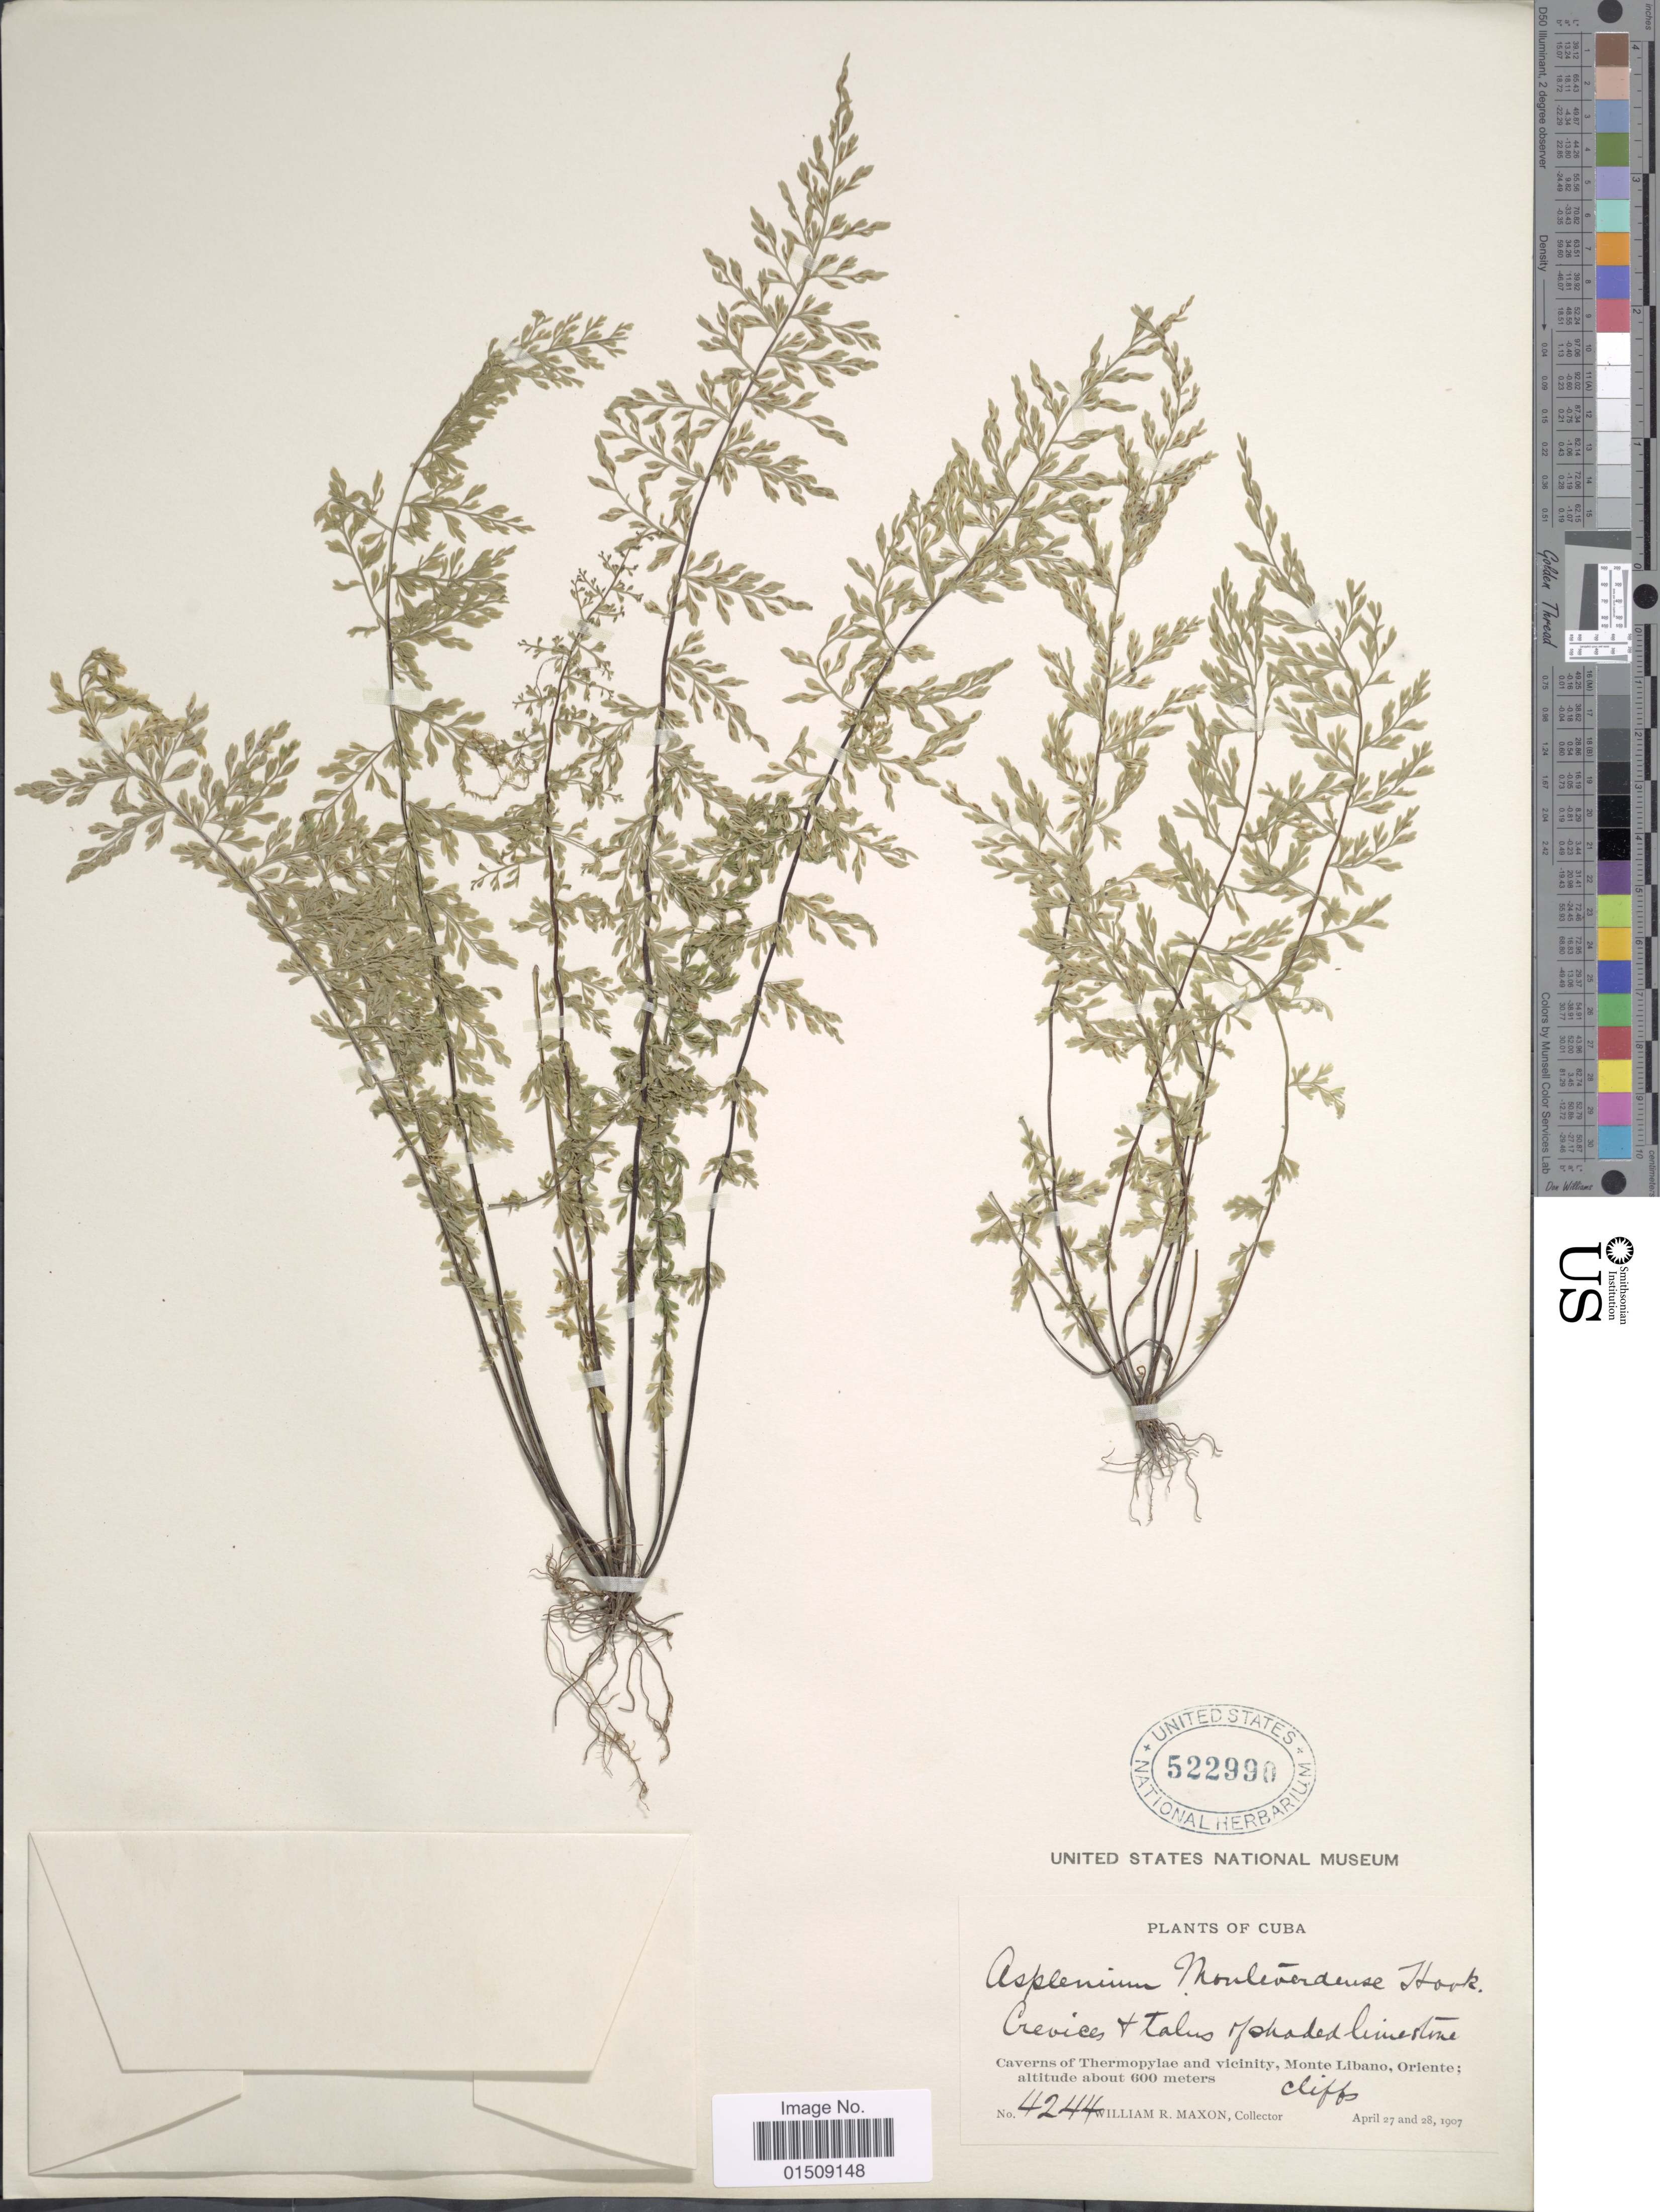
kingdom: Plantae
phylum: Tracheophyta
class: Polypodiopsida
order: Polypodiales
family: Aspleniaceae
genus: Asplenium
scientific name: Asplenium myriophyllum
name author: (Sw.) C. Presl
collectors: W. R. Maxon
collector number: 4244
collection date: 1907-04-27/1907-04-28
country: Cuba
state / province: Oriente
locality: Caverns of Thermopylae and vicinity, Monte Libano, Oriente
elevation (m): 600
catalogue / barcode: US 522990